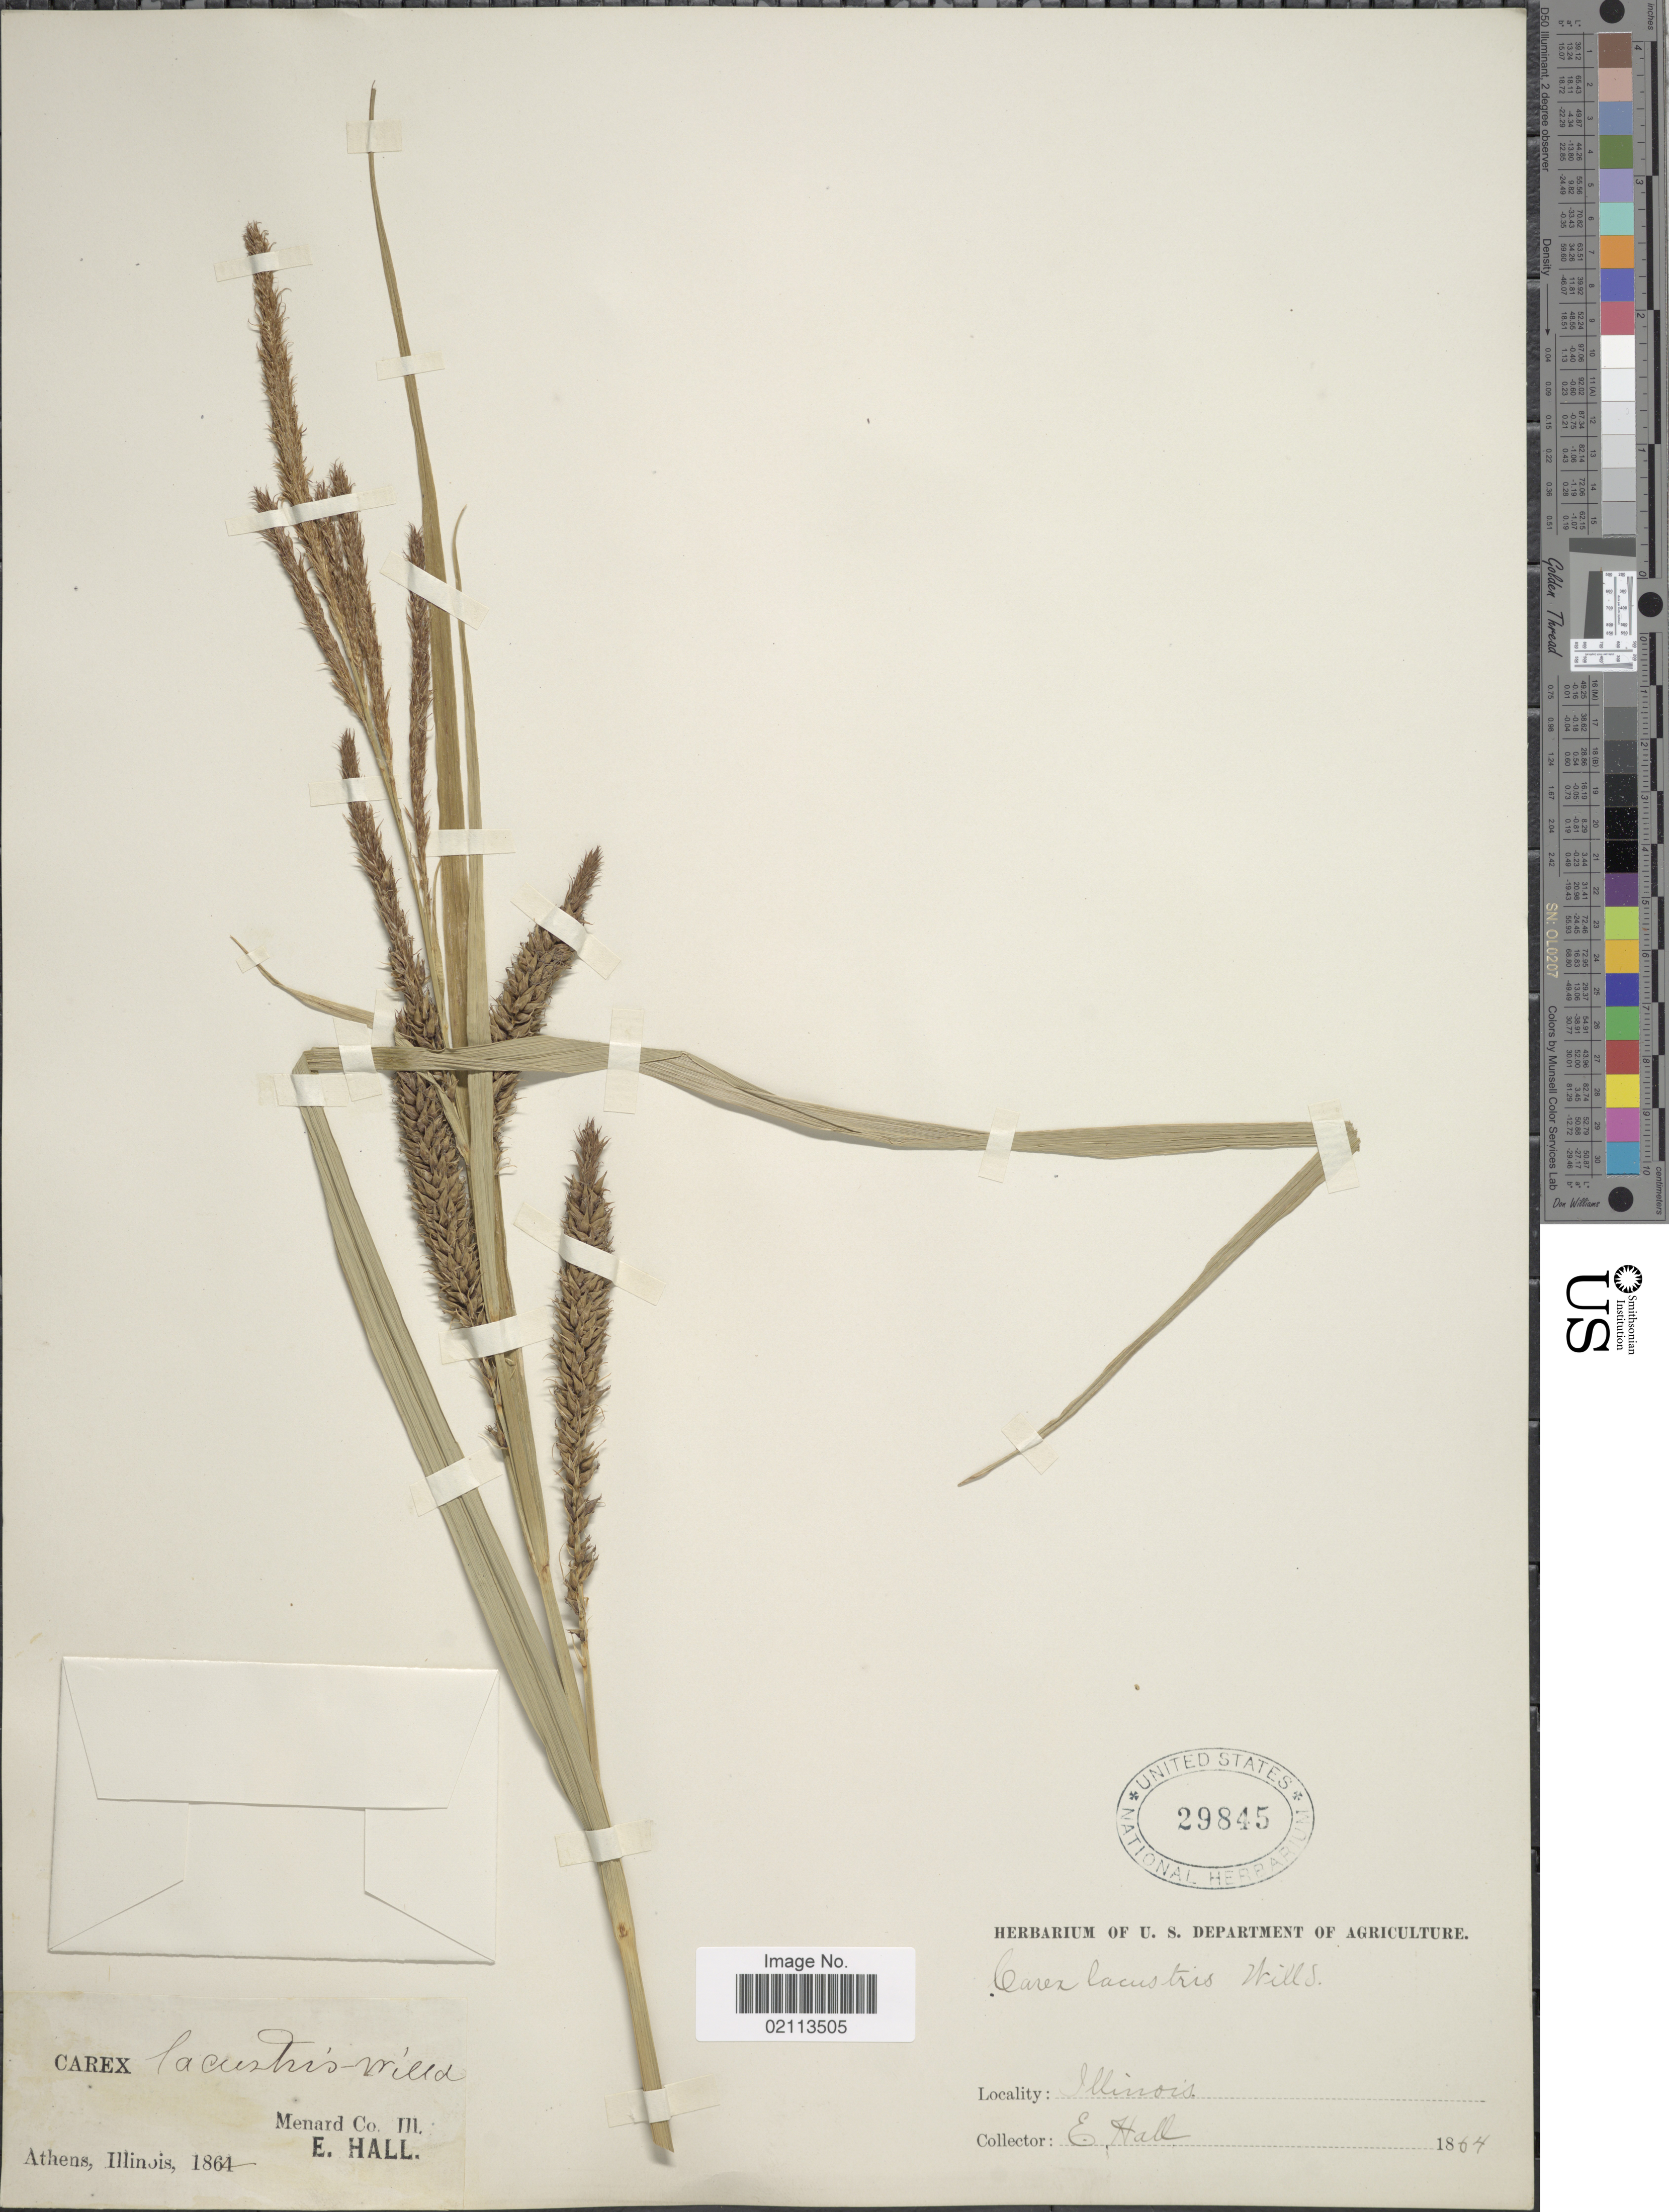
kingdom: Plantae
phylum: Tracheophyta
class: Liliopsida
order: Poales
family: Cyperaceae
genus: Carex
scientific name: Carex hyalinolepis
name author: Steud.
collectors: E. Hall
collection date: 1864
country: United States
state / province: Illinois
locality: Menard Co, Athens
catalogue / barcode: US 29845